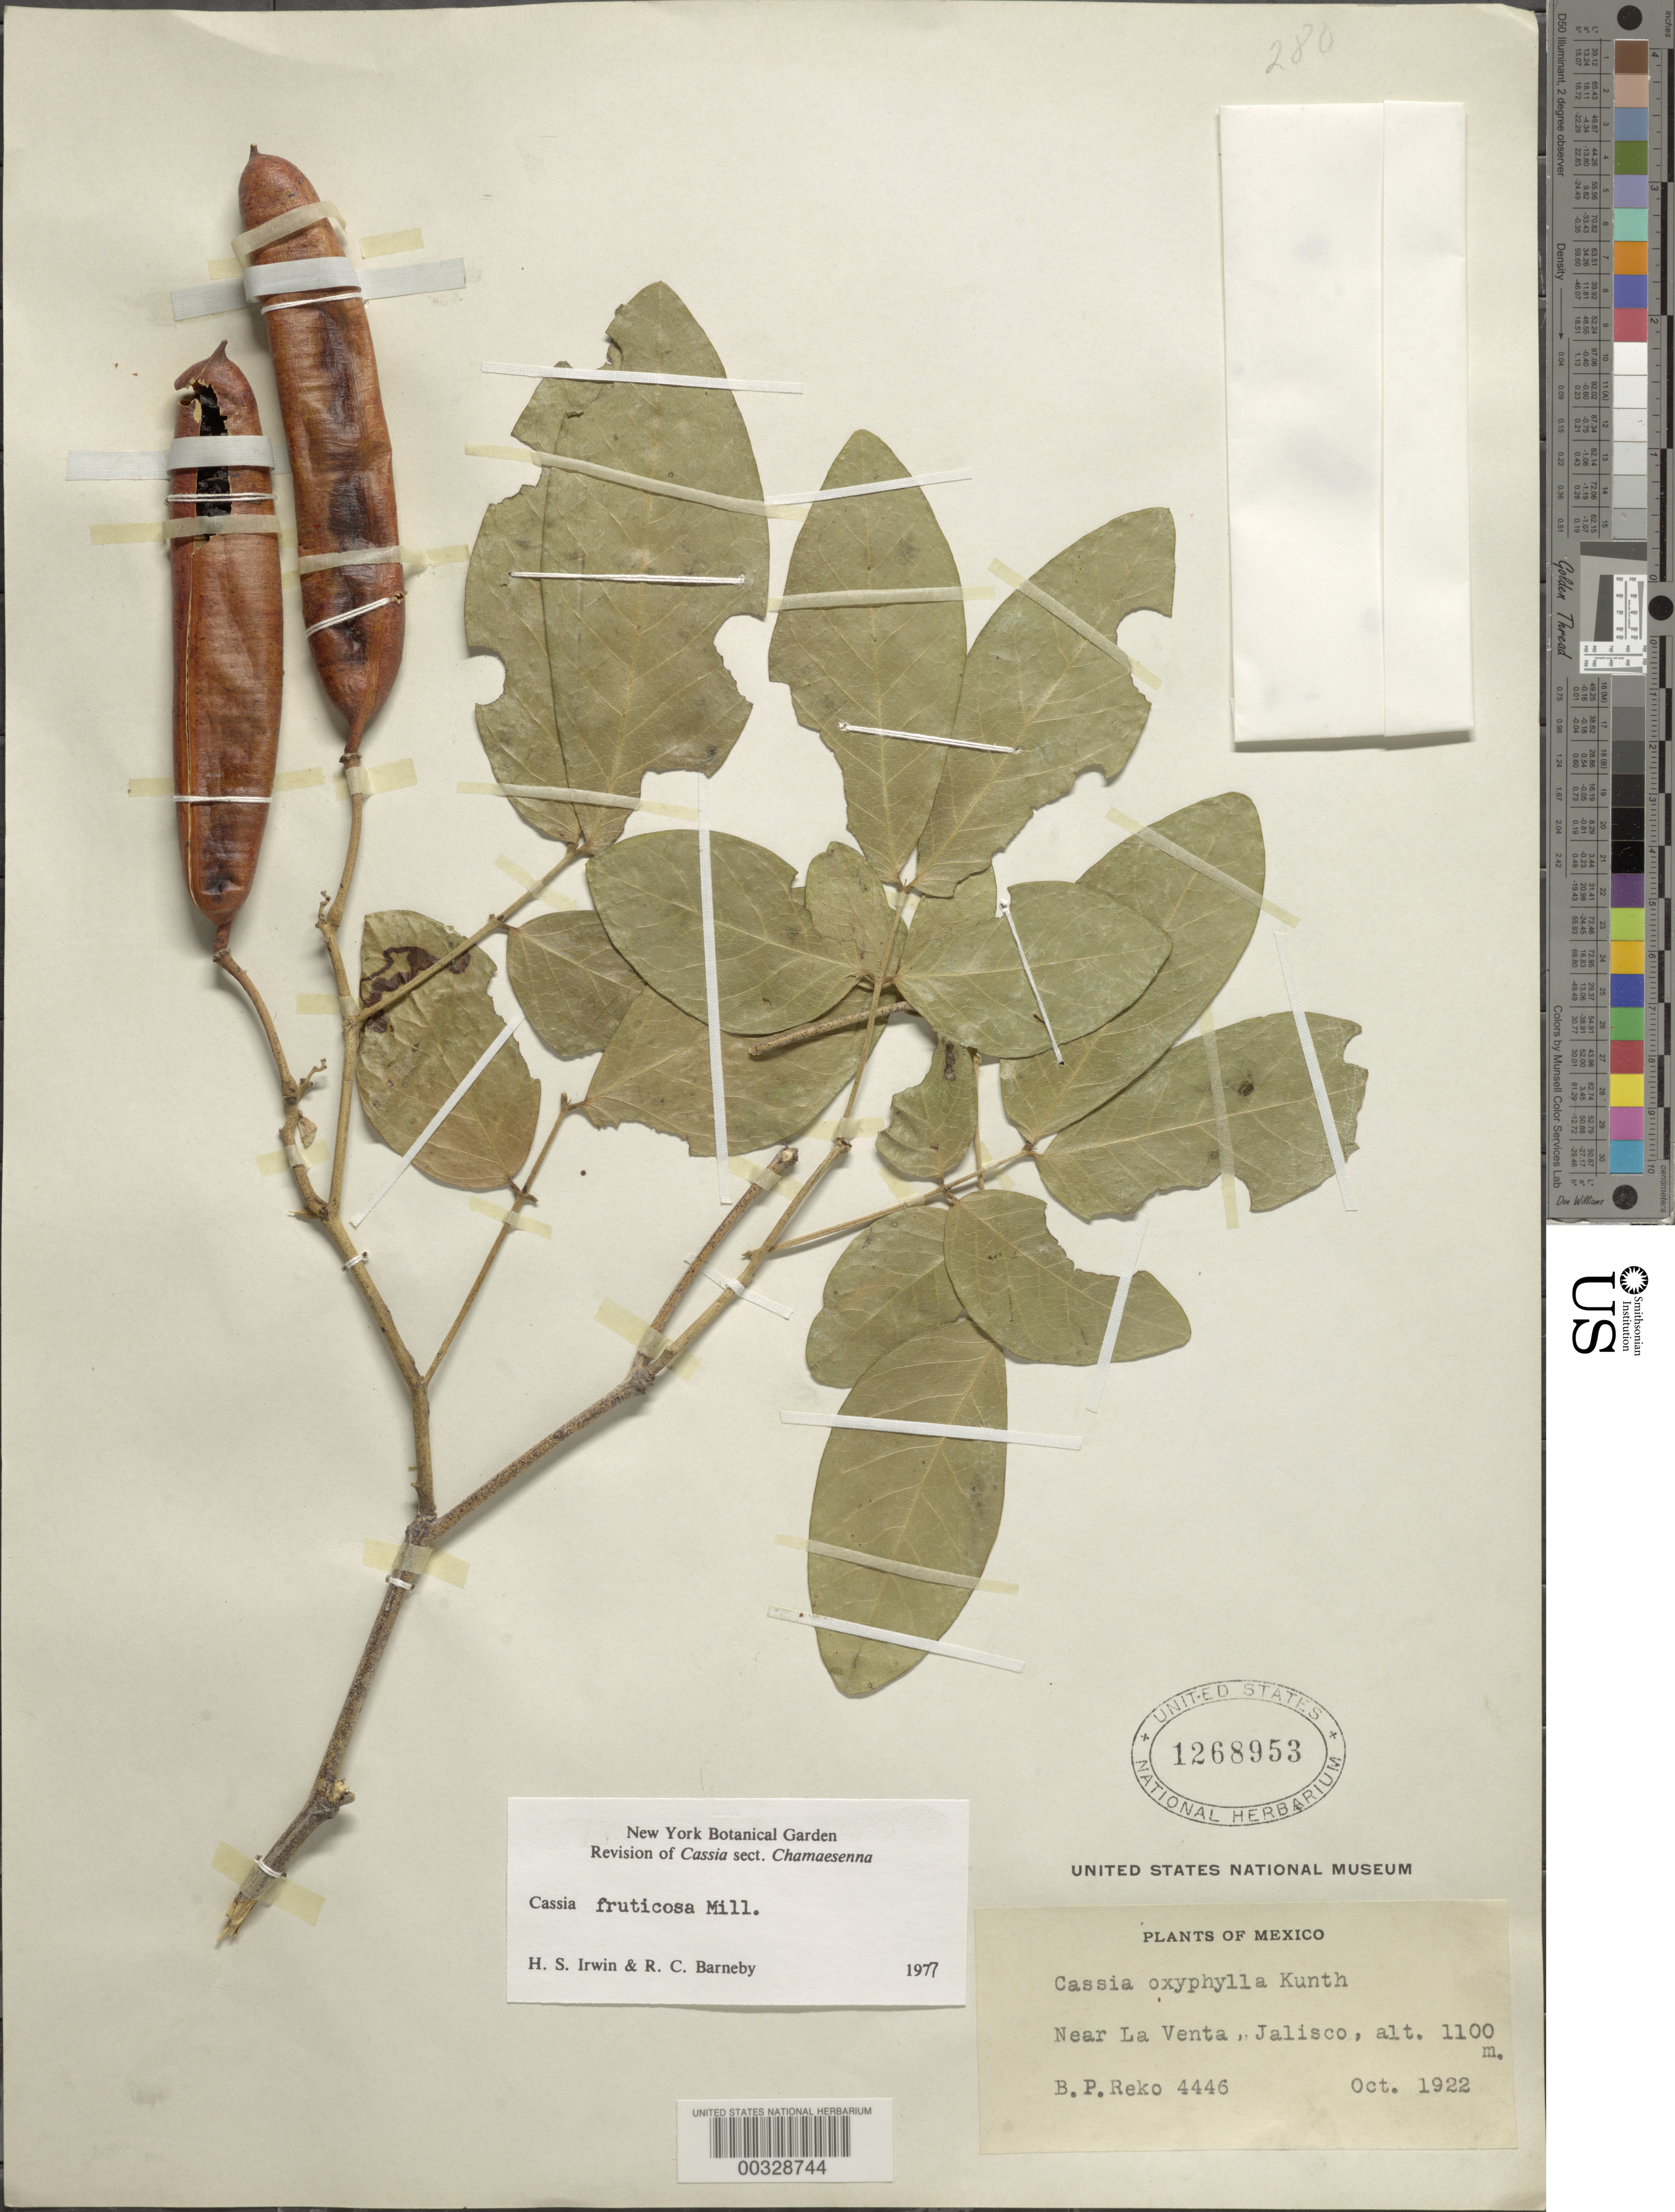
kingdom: Plantae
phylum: Tracheophyta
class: Magnoliopsida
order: Fabales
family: Fabaceae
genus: Senna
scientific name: Senna fruticosa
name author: (Benth.) H.S. Irwin & Barneby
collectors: B. P. Reko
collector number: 4446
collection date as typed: Oct 1922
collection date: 1922-10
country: Mexico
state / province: Jalisco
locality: Near La Venta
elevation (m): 1100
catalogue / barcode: US 1268953